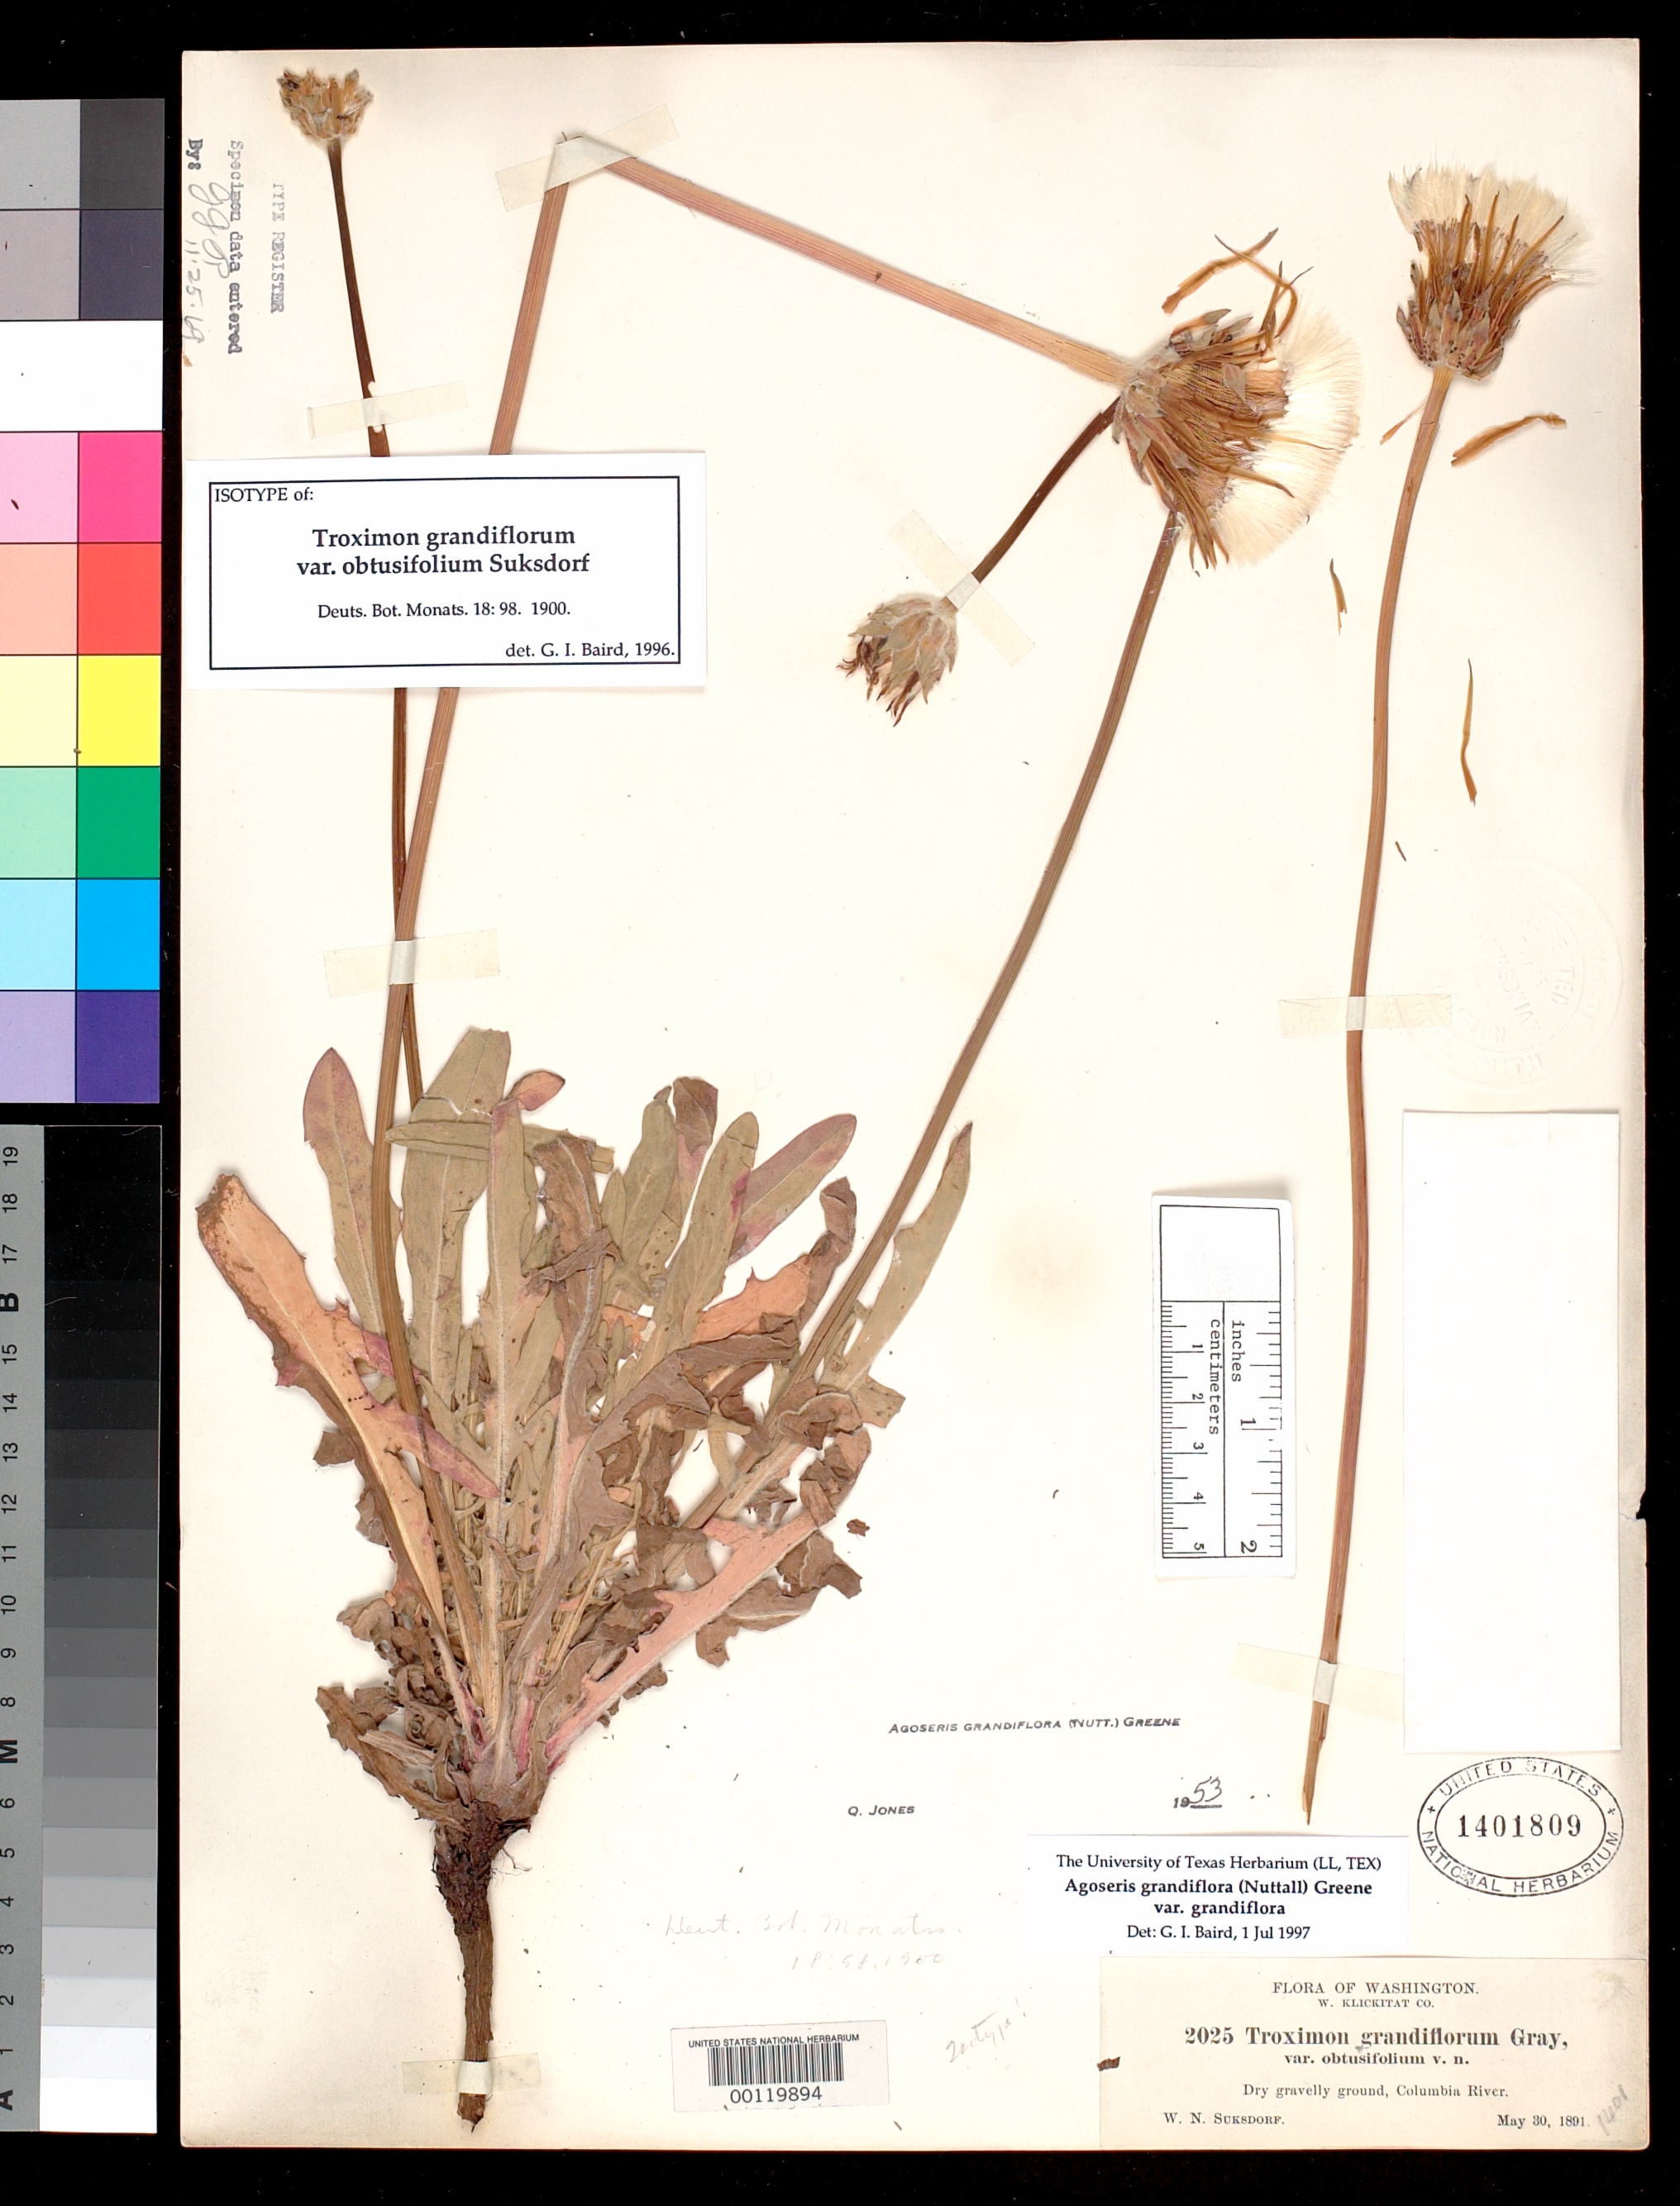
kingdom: Plantae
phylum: Tracheophyta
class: Magnoliopsida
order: Asterales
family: Asteraceae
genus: Troximon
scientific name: Troximon grandiflorum var. obtusifolium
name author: Suksd.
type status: Isotype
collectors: W. N. Suksdorf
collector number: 2025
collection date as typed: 30 May 1891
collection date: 1891-05-30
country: United States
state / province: Washington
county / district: Klickitat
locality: Colombia River.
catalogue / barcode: US 1401809